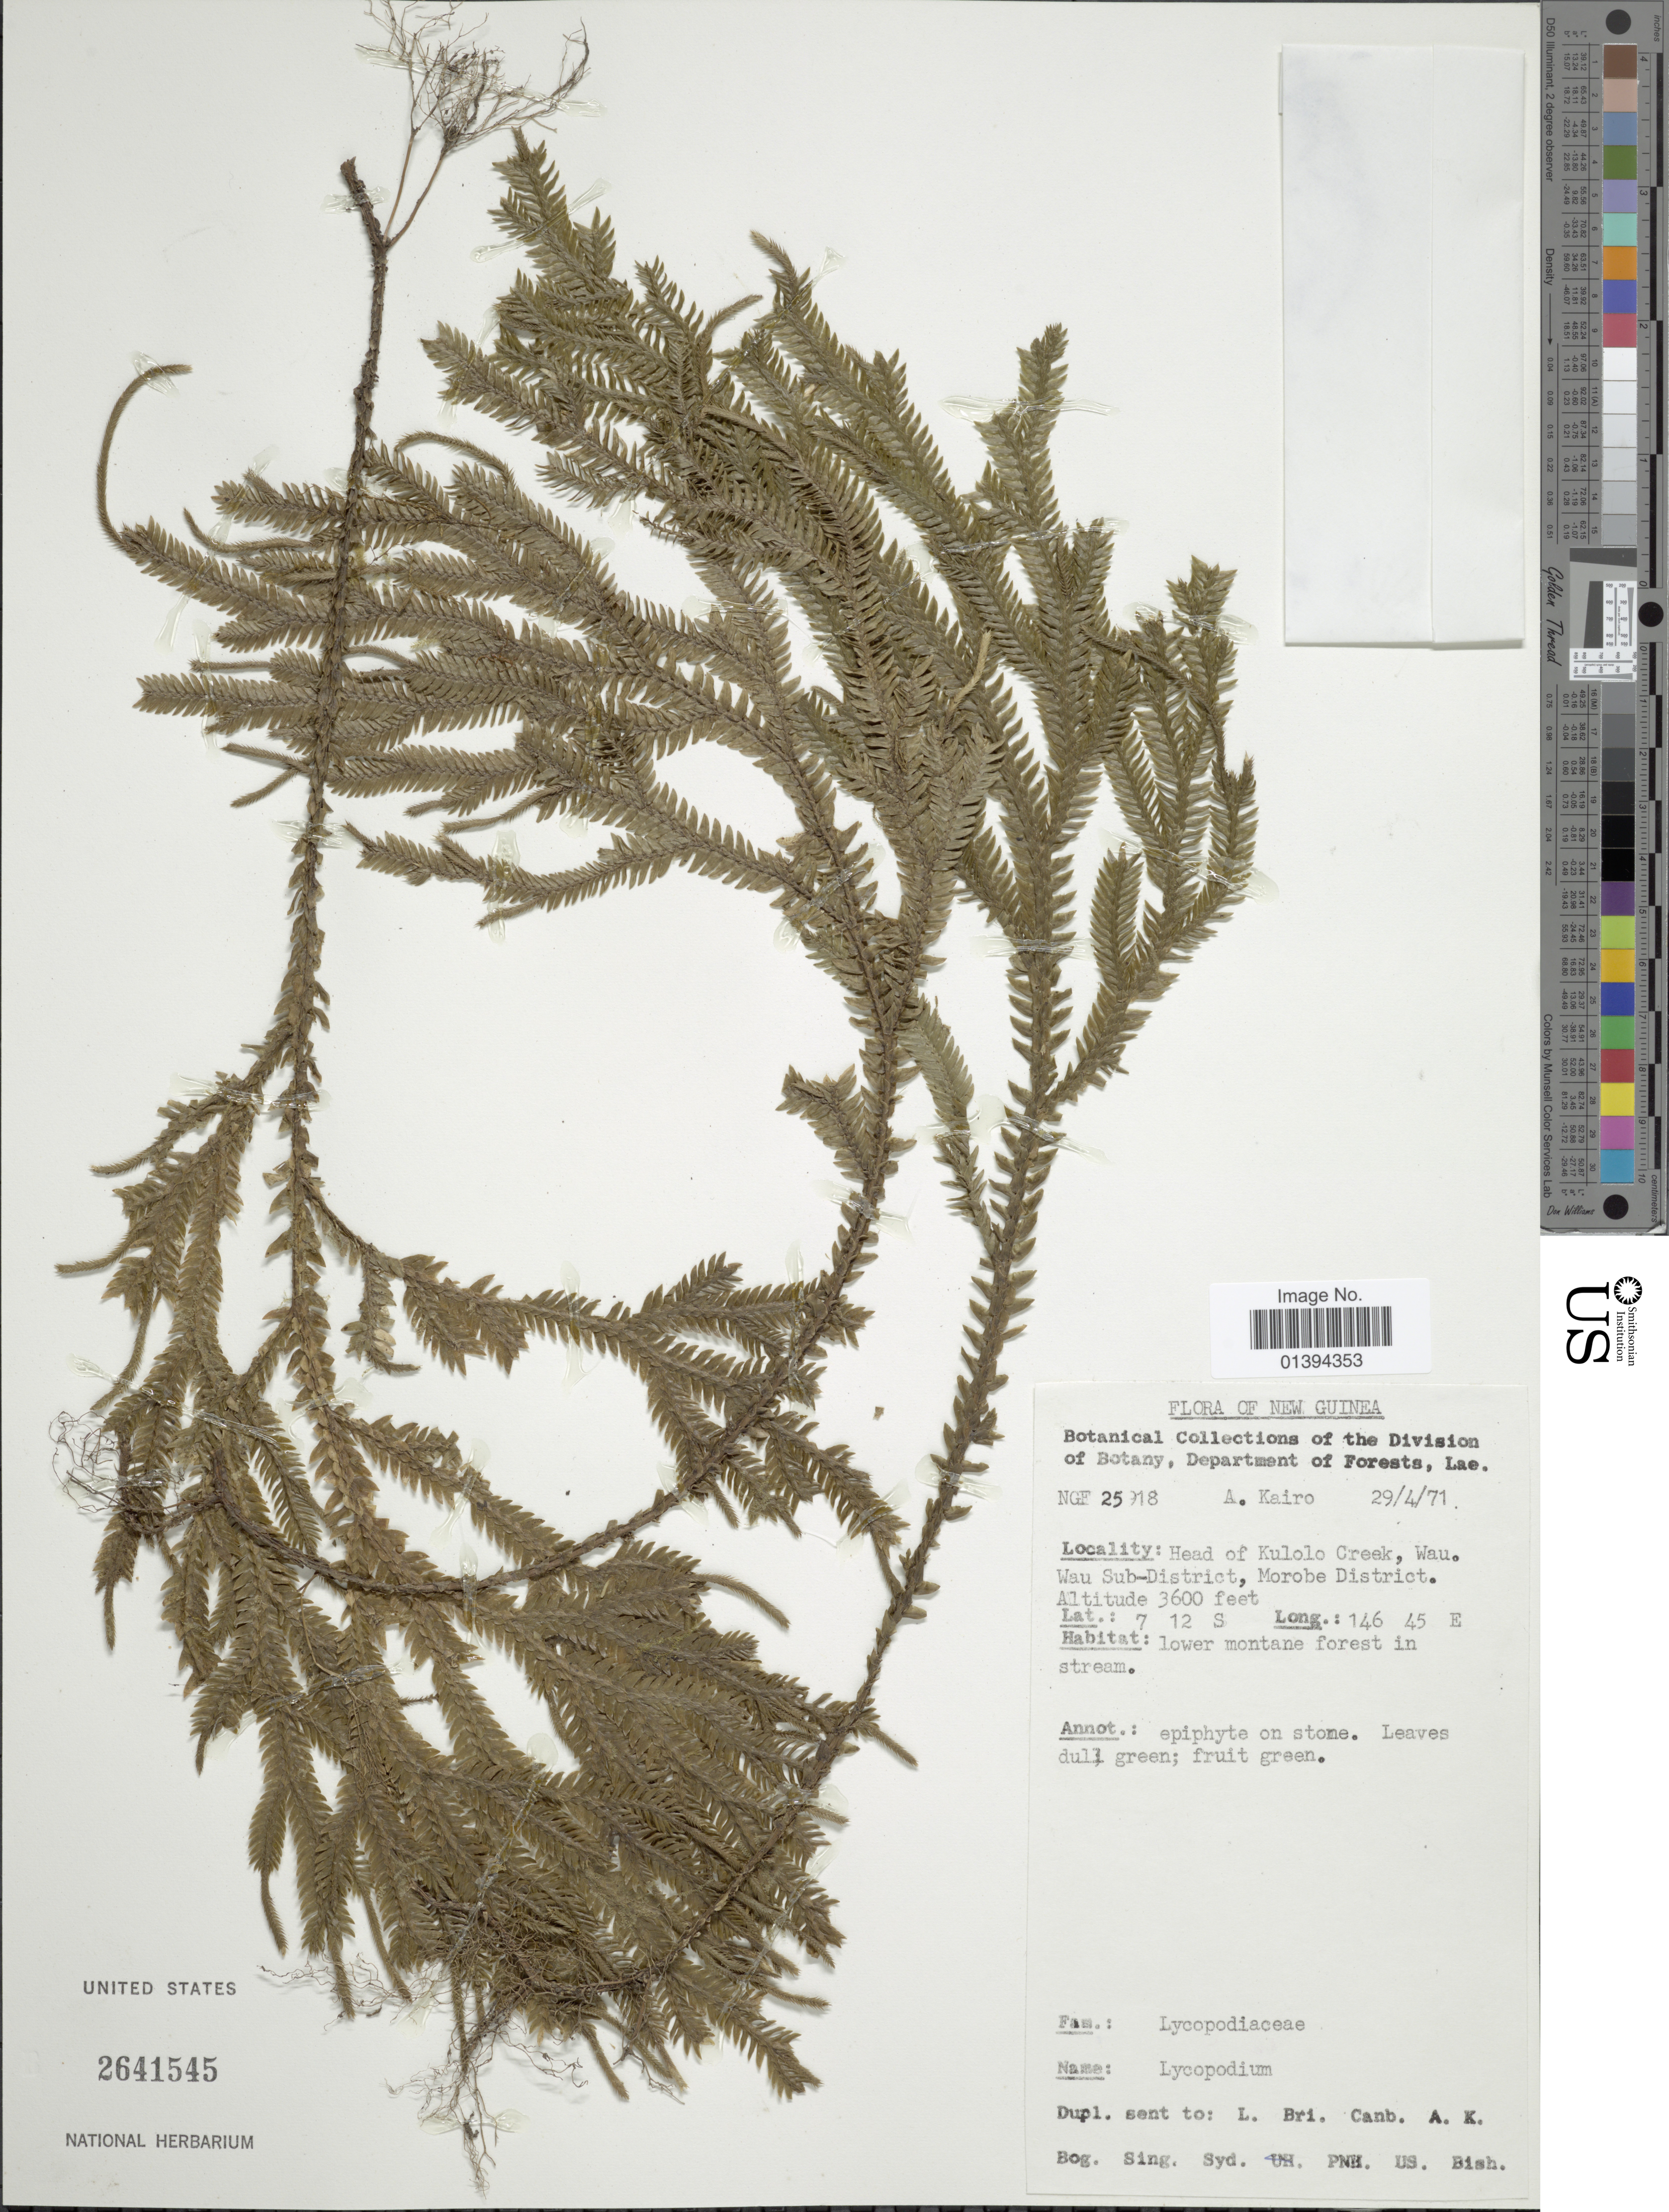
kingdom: Plantae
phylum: Tracheophyta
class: Lycopodiopsida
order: Selaginellales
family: Selaginellaceae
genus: Selaginella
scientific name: Selaginella sp.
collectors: A. Kairo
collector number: NGF25918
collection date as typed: Transcribed d/m/y: 29/4/71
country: Papua New Guinea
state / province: Morobe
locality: Head of Kulolo Creek, Wau. Wau Subdistrict, Morobe District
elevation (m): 1097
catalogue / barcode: US 2641545